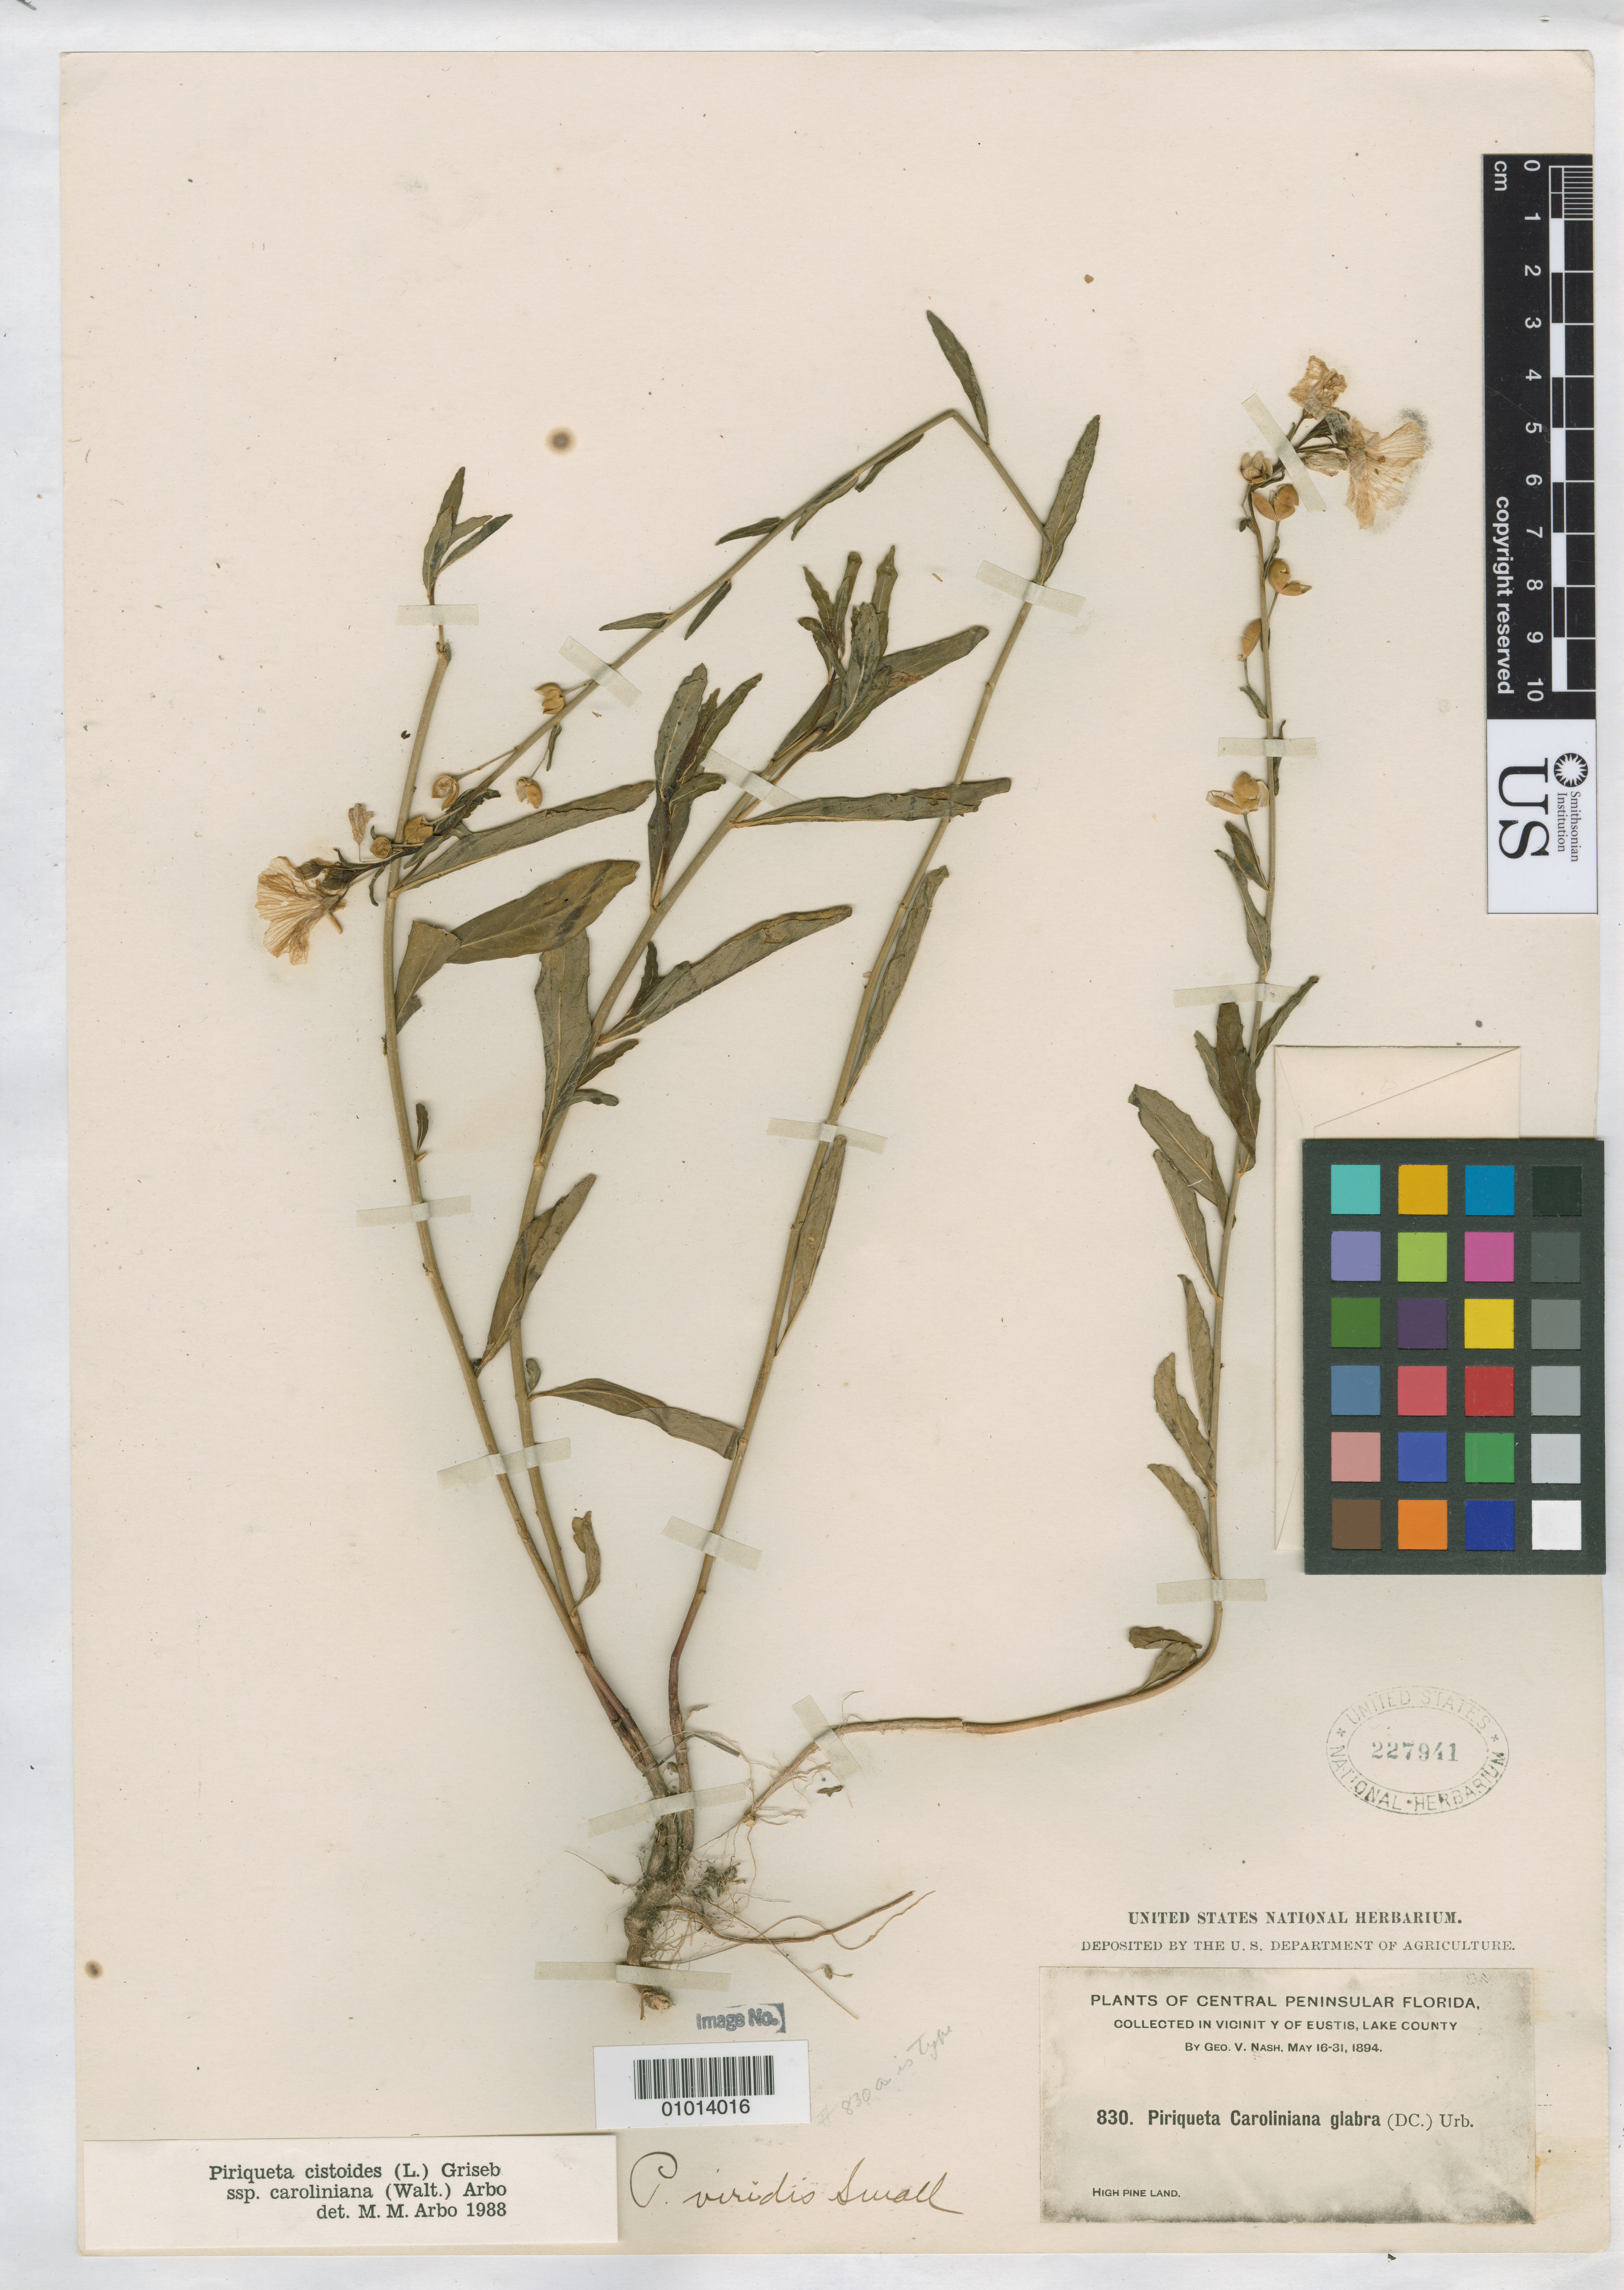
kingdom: Plantae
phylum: Tracheophyta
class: Magnoliopsida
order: Malpighiales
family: Turneraceae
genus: Piriqueta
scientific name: Piriqueta viridis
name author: Small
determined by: Arbo, M. M.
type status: Possible Isotype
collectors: G. V. Nash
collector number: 830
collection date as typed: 16 May 1894 to 31 May 1894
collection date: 1894-05-16/1894-05-31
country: United States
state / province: Florida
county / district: Lake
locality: Vicinity of Eustis.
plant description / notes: Protologue and holotype at NY give collection number as "830a" but other label data agree.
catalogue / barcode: US 27941